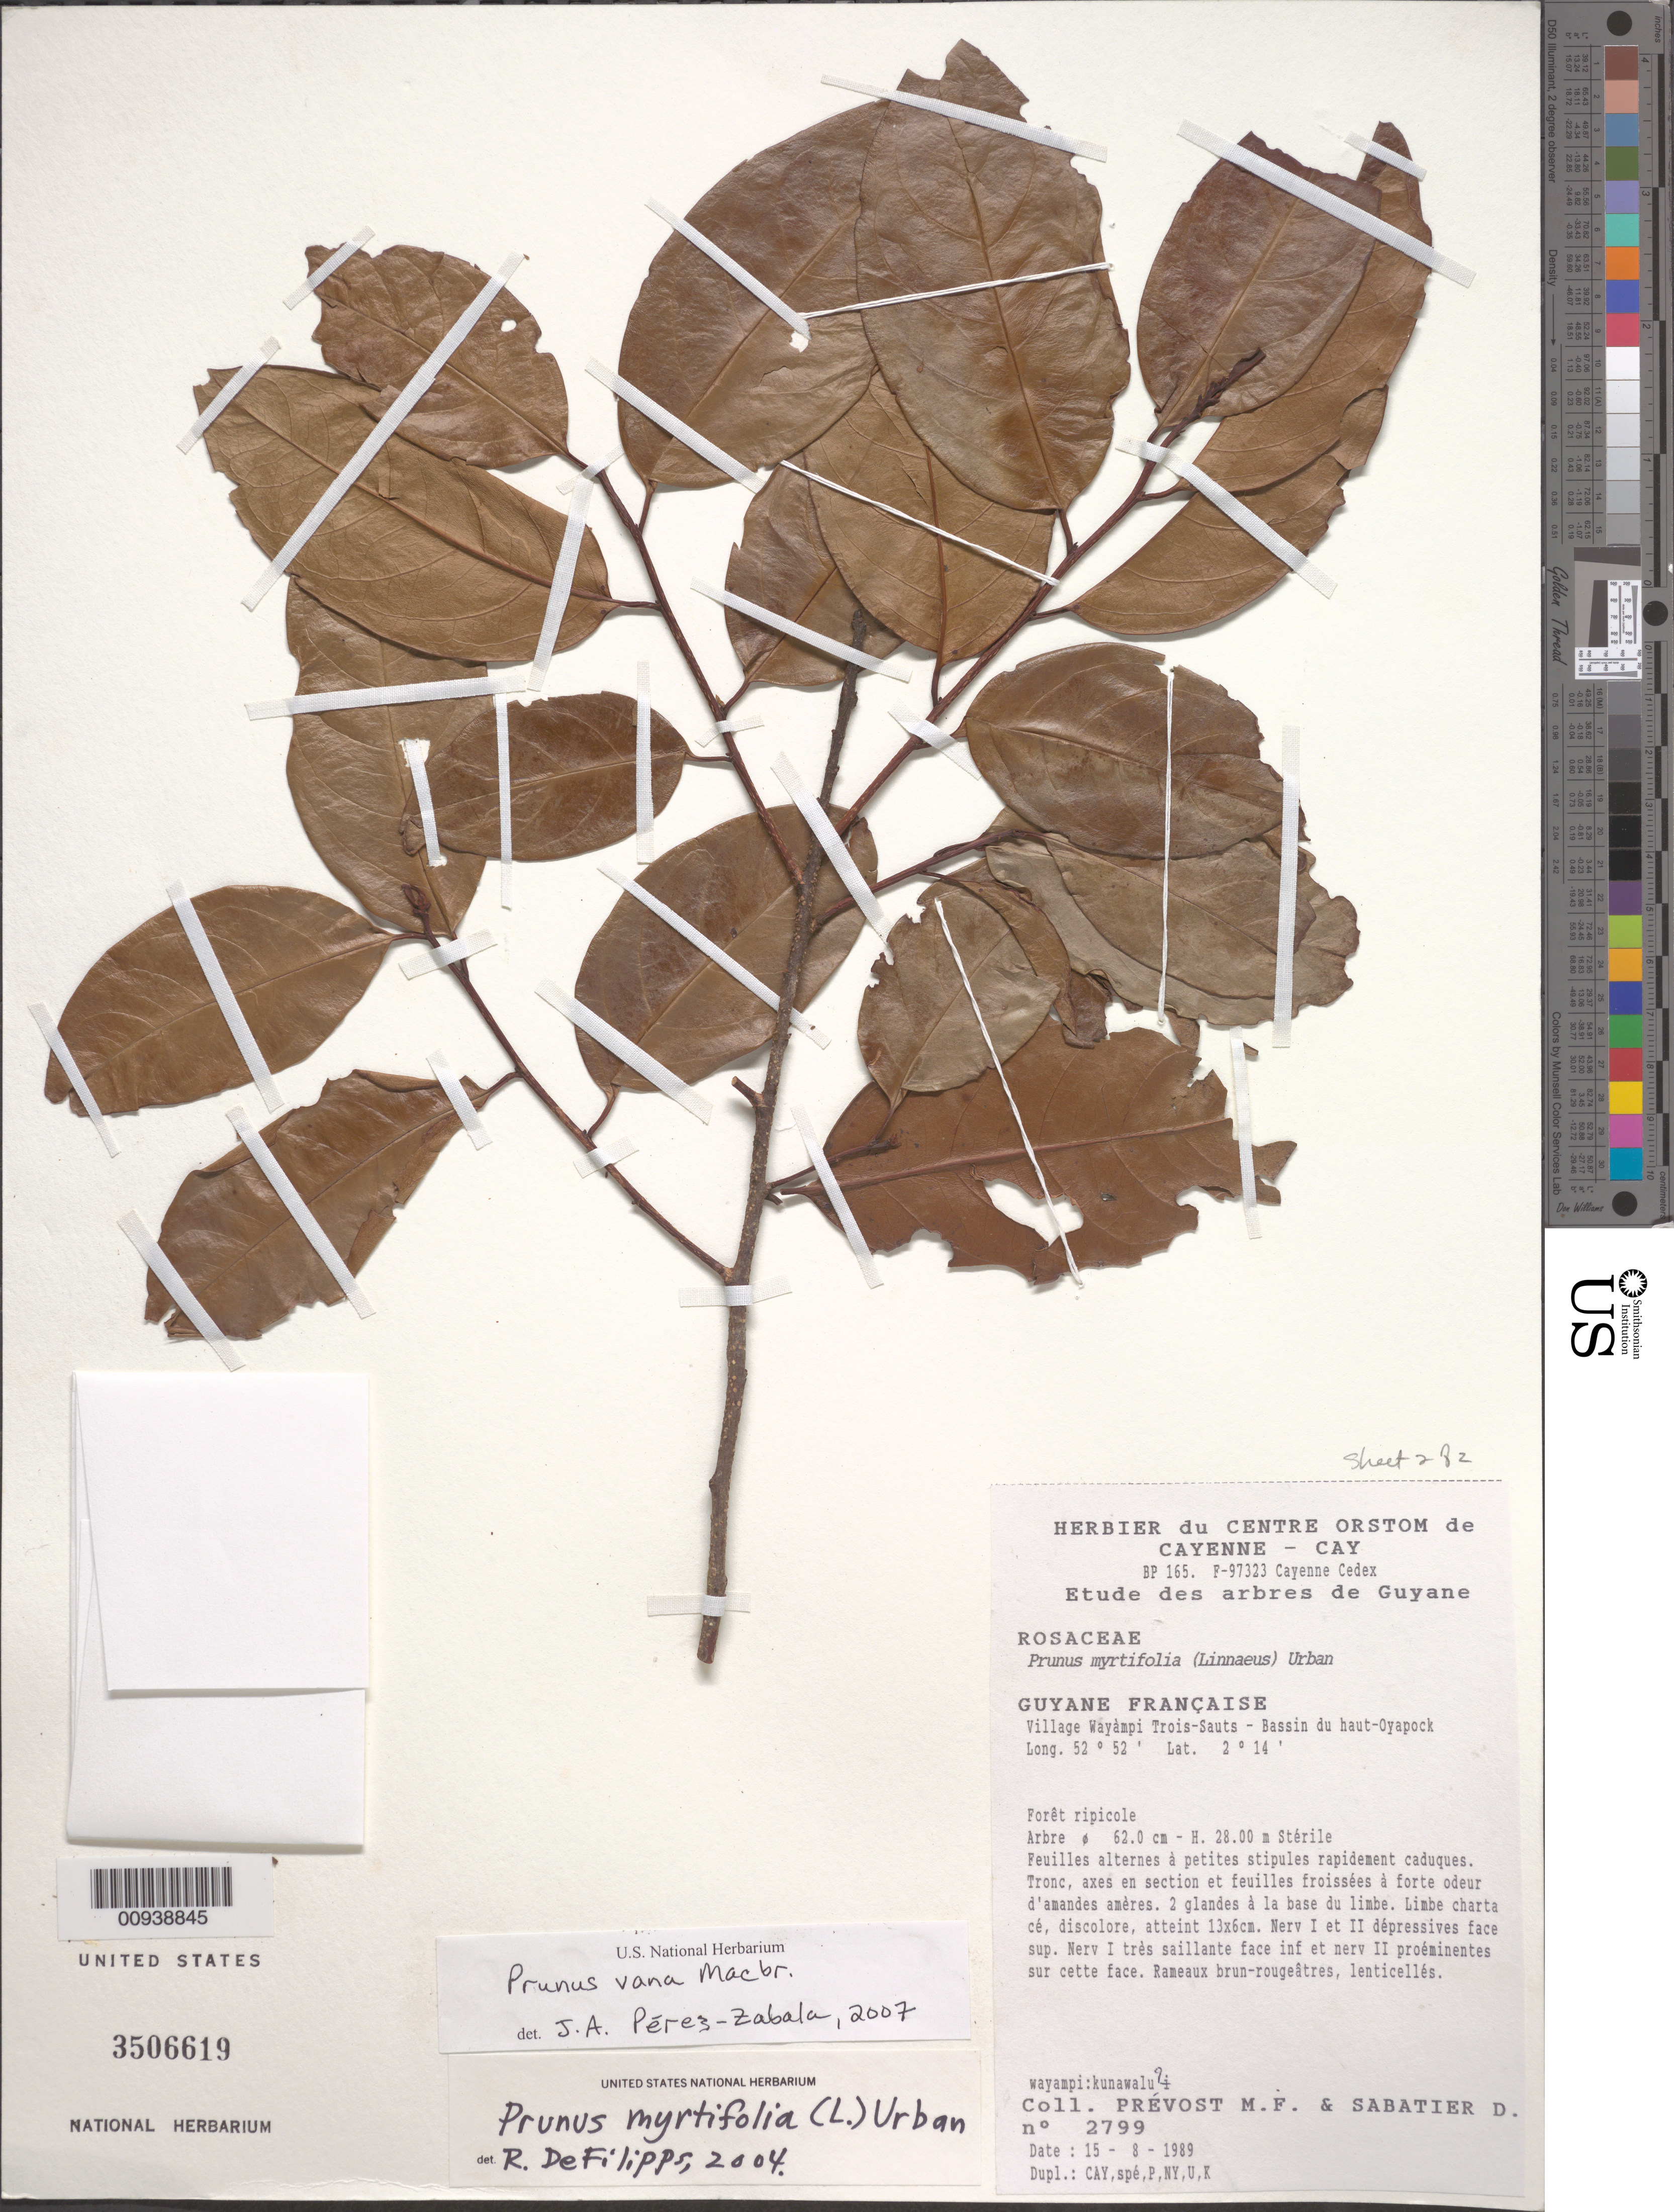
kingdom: Plantae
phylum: Tracheophyta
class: Magnoliopsida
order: Rosales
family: Rosaceae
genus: Prunus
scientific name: Prunus myrtifolia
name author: (L.) Urb.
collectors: M. Prévost & D. Sabatier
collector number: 2799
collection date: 1989-08-15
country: French Guiana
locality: Guyane Française. Village Wayàmpi Trois-Sauts - Bassin du haut-Oyapock.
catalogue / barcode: US 3506619